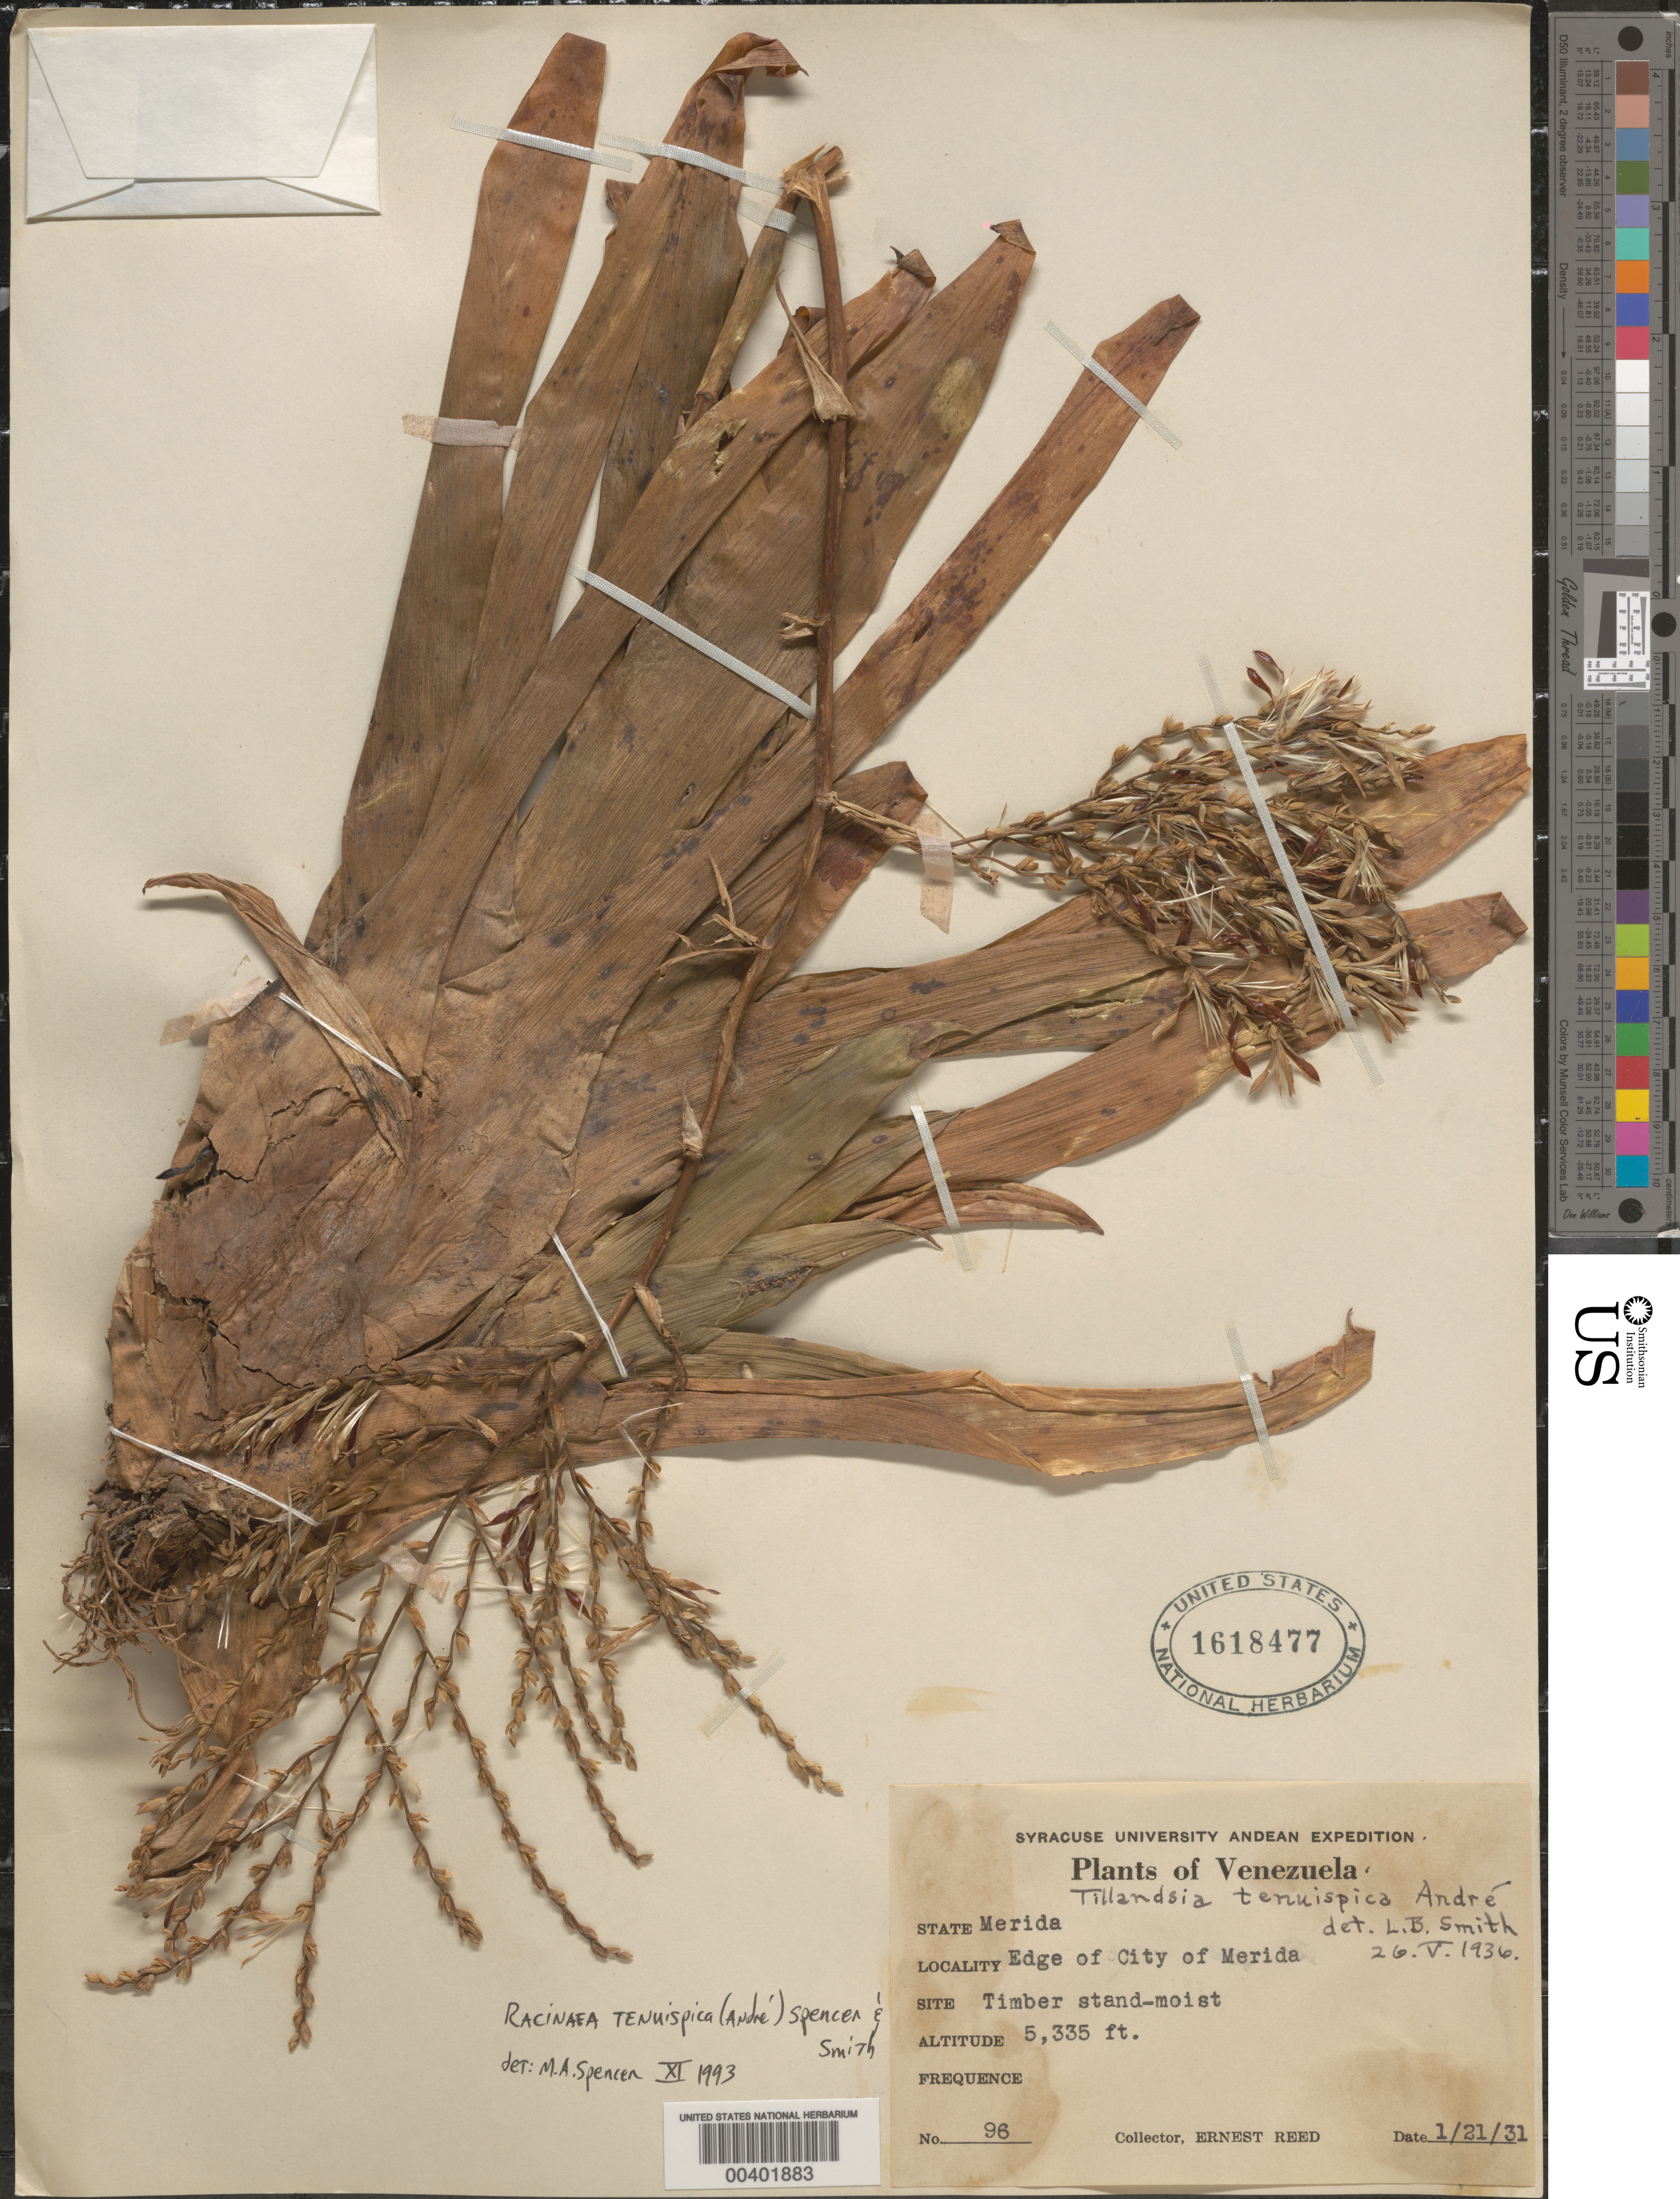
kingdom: Plantae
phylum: Tracheophyta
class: Liliopsida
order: Poales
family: Bromeliaceae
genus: Tillandsia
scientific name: Tillandsia tenuispica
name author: André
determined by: Smith, Lyman B., (US), NMNH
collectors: E. Reed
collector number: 96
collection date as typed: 01 Jan 1931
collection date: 1931-01-01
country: Venezuela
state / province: Mérida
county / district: Libertador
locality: Edge of City of Mérida. Merida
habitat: Timber stand - moist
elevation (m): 1626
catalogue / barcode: US 1618477